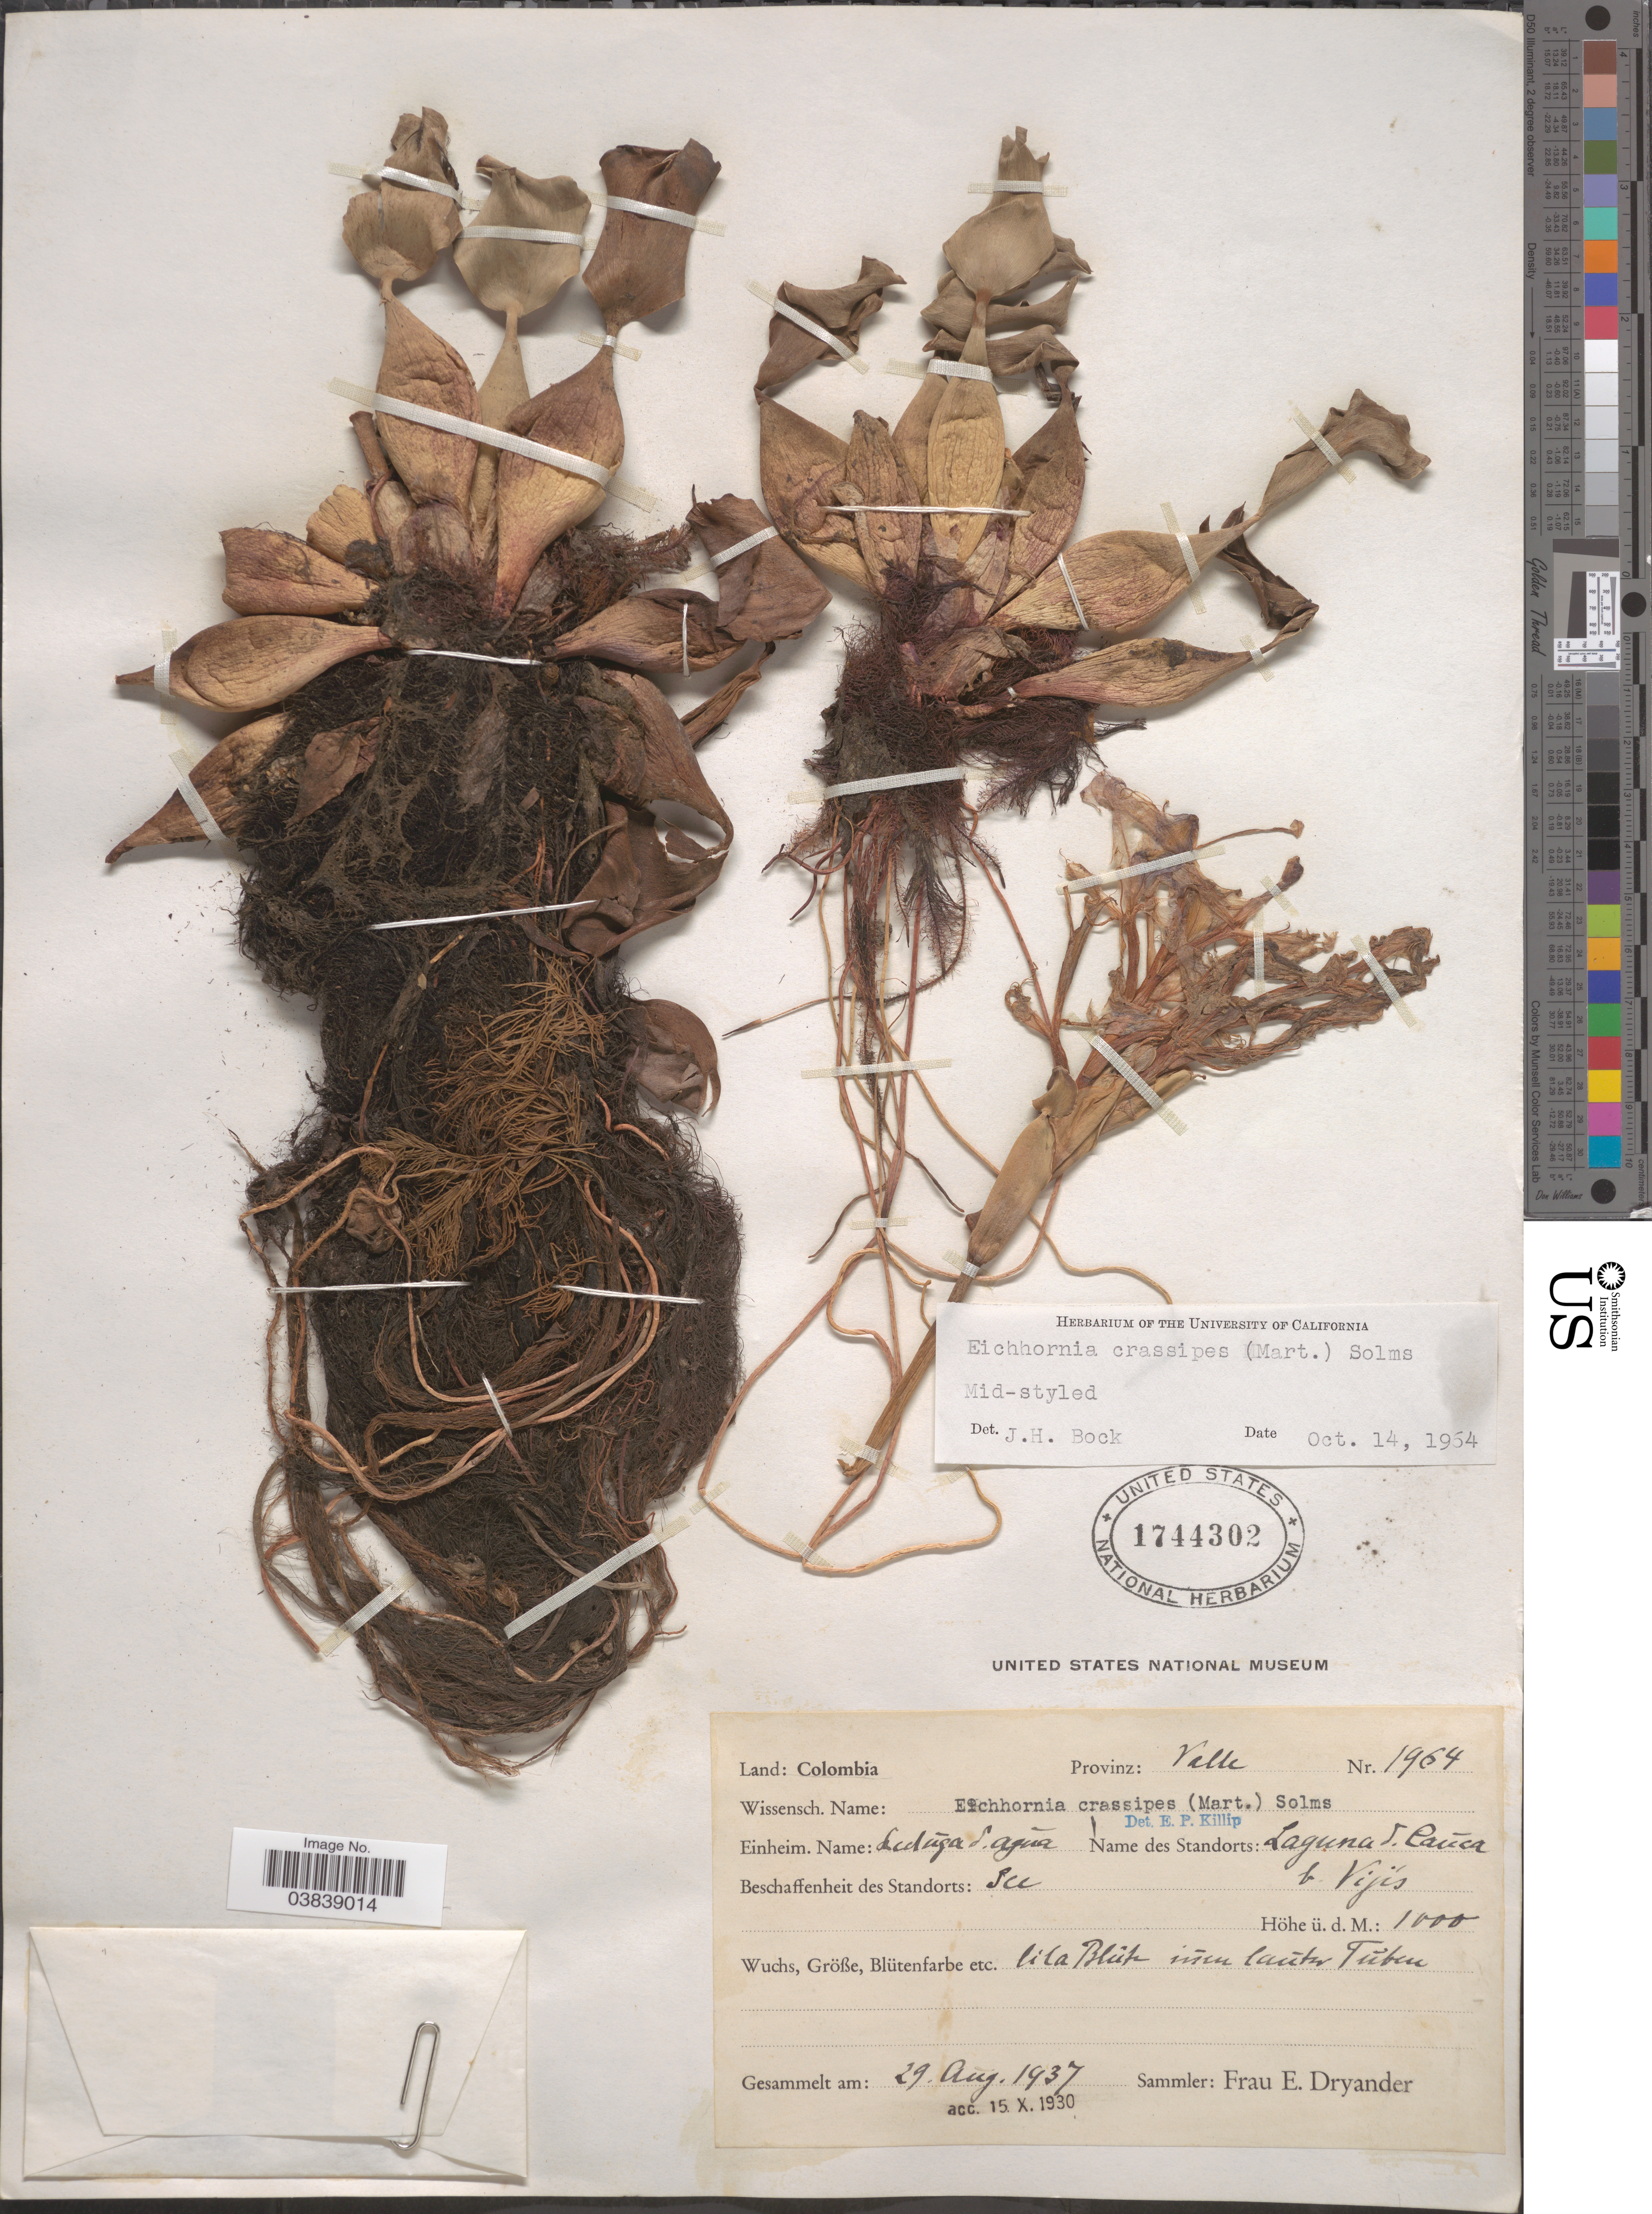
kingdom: Plantae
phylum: Tracheophyta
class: Liliopsida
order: Commelinales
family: Pontederiaceae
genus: Eichhornia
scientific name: Eichhornia crassipes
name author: (Mart.) Solms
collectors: E. Dryander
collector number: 1964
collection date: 1937-08-29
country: Colombia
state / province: Valle del Cauca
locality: Provinz: Valle. Laguna S. Caúca b. Vijís.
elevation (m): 1000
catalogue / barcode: US 1744302